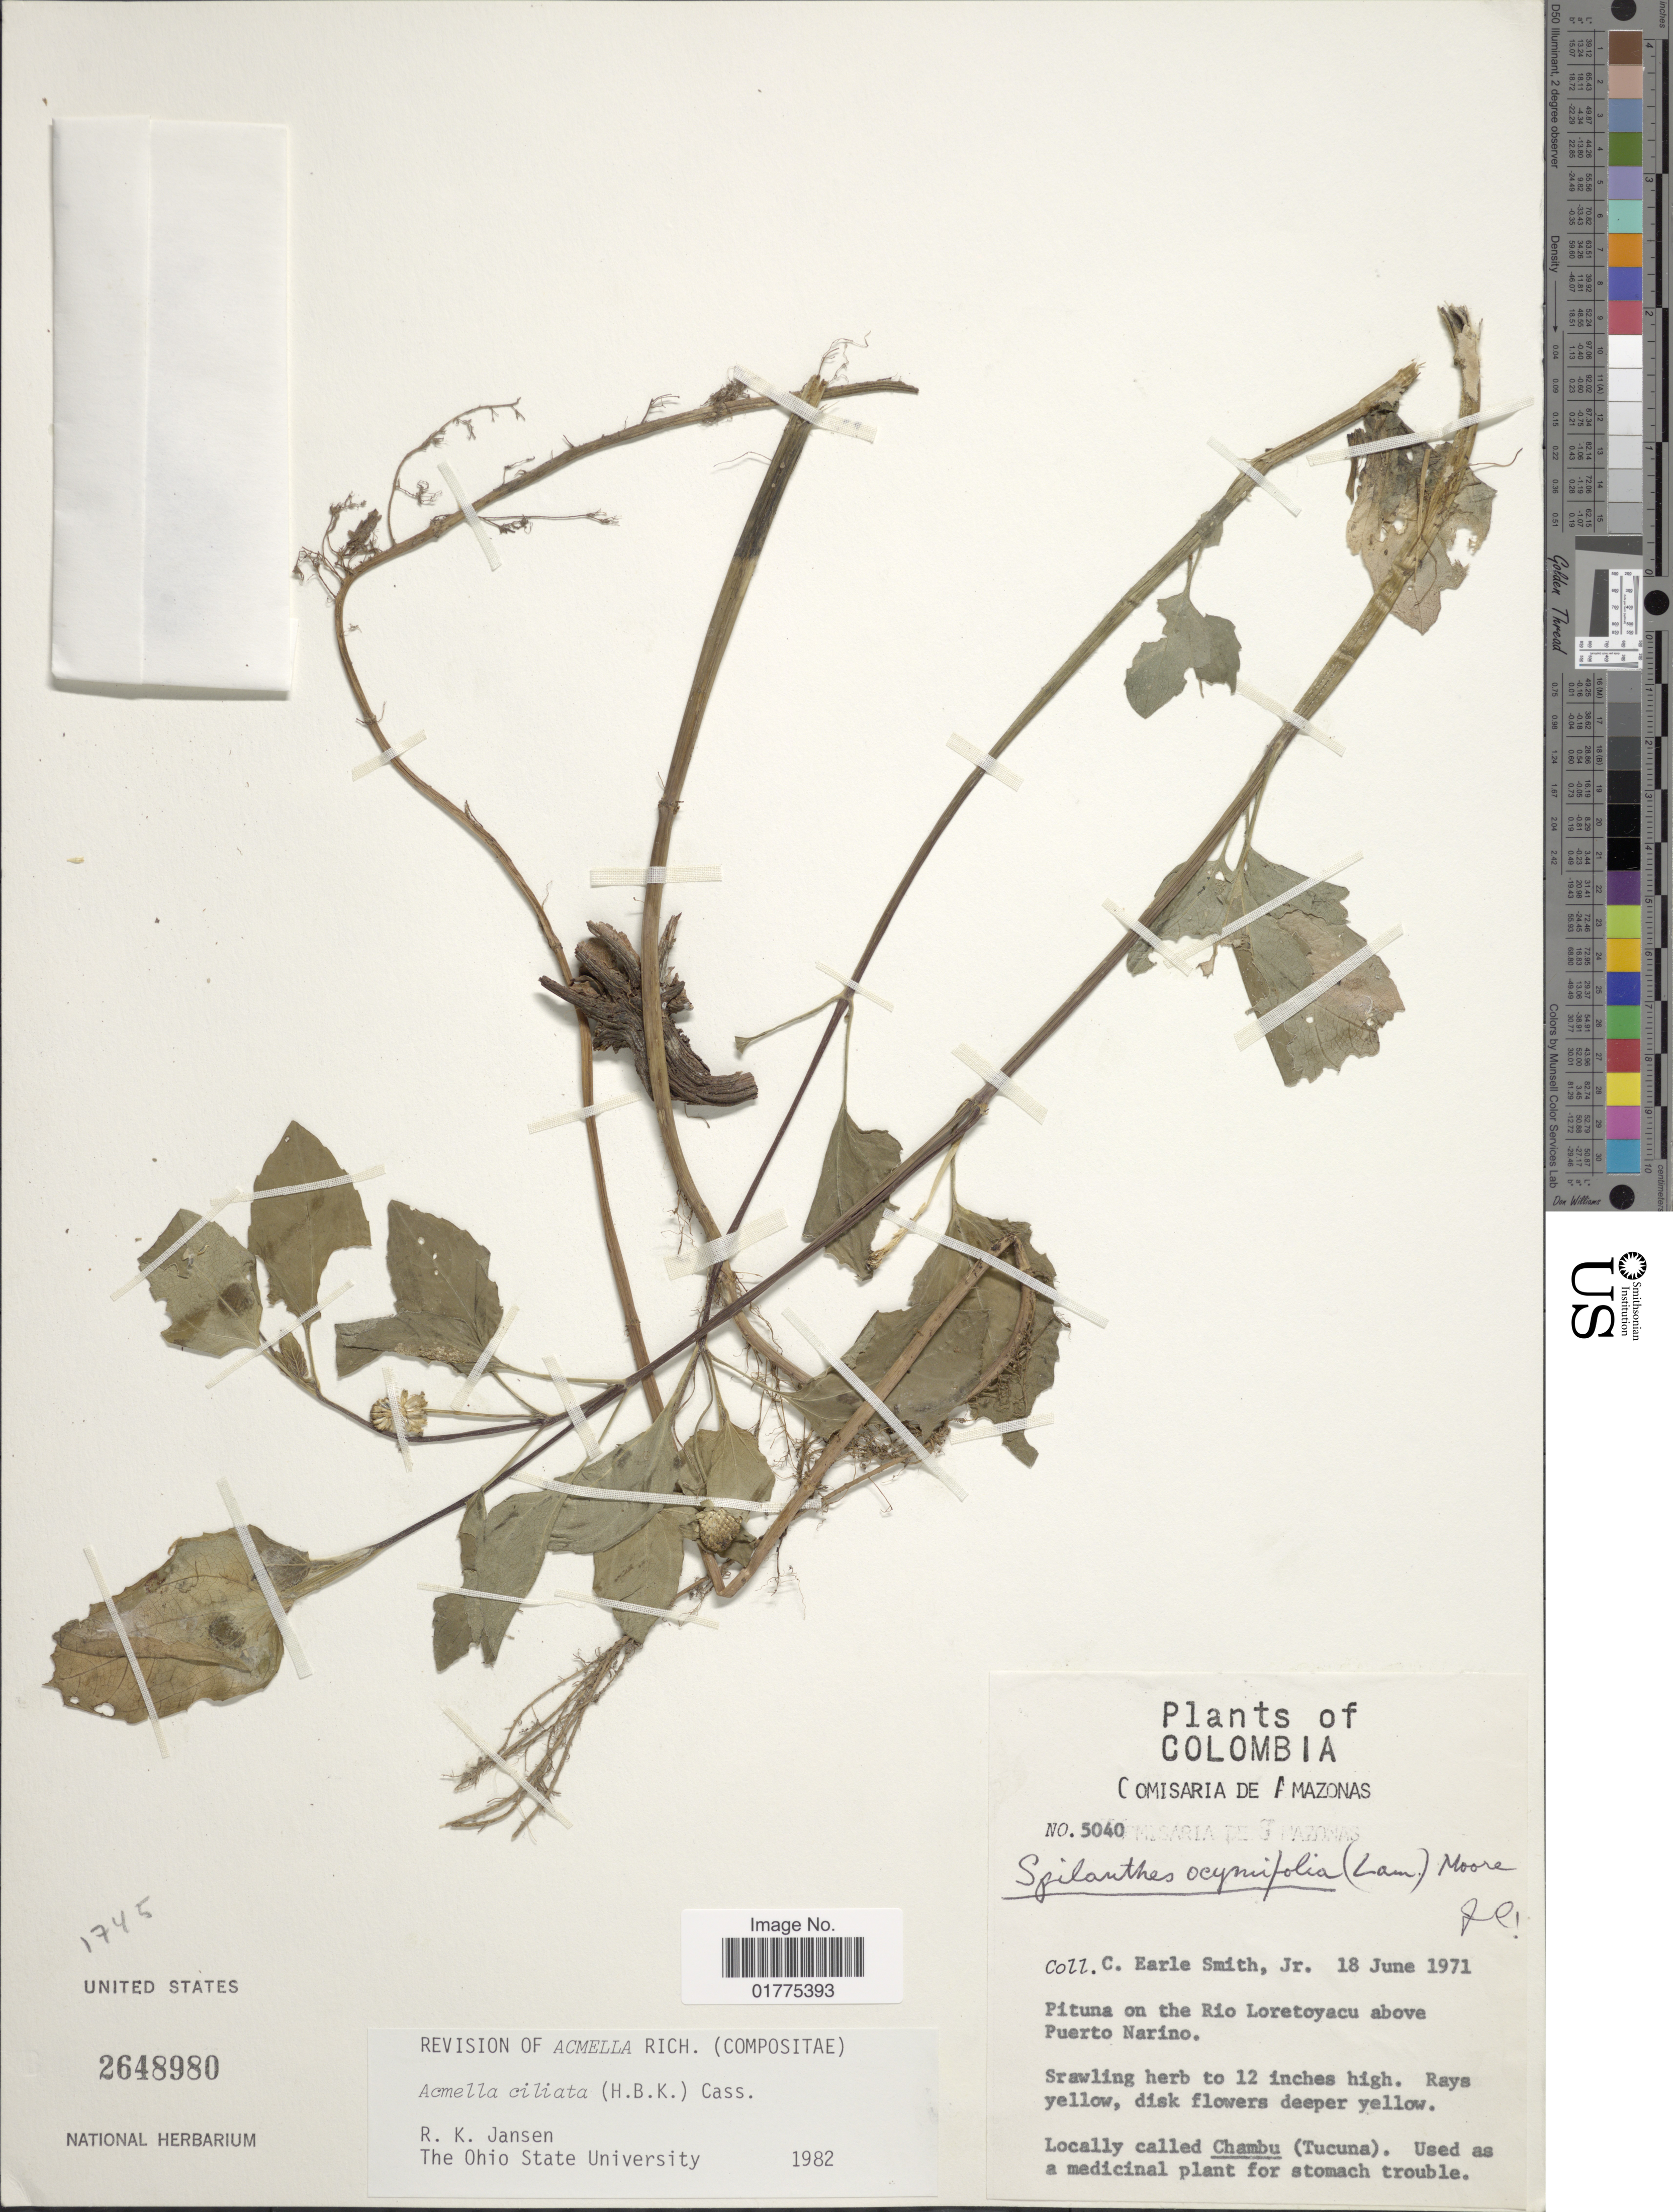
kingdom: Plantae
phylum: Tracheophyta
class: Magnoliopsida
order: Asterales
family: Asteraceae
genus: Acmella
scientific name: Acmella ciliata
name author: (Kunth) Cass.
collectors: C. E. Smith Jr.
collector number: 5040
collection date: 1971-06-19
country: Colombia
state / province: Amazônas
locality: Comasaria De Amazonas, Pituna on the Rio Loretoyacu above Puerto Narino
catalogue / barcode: US 2648980